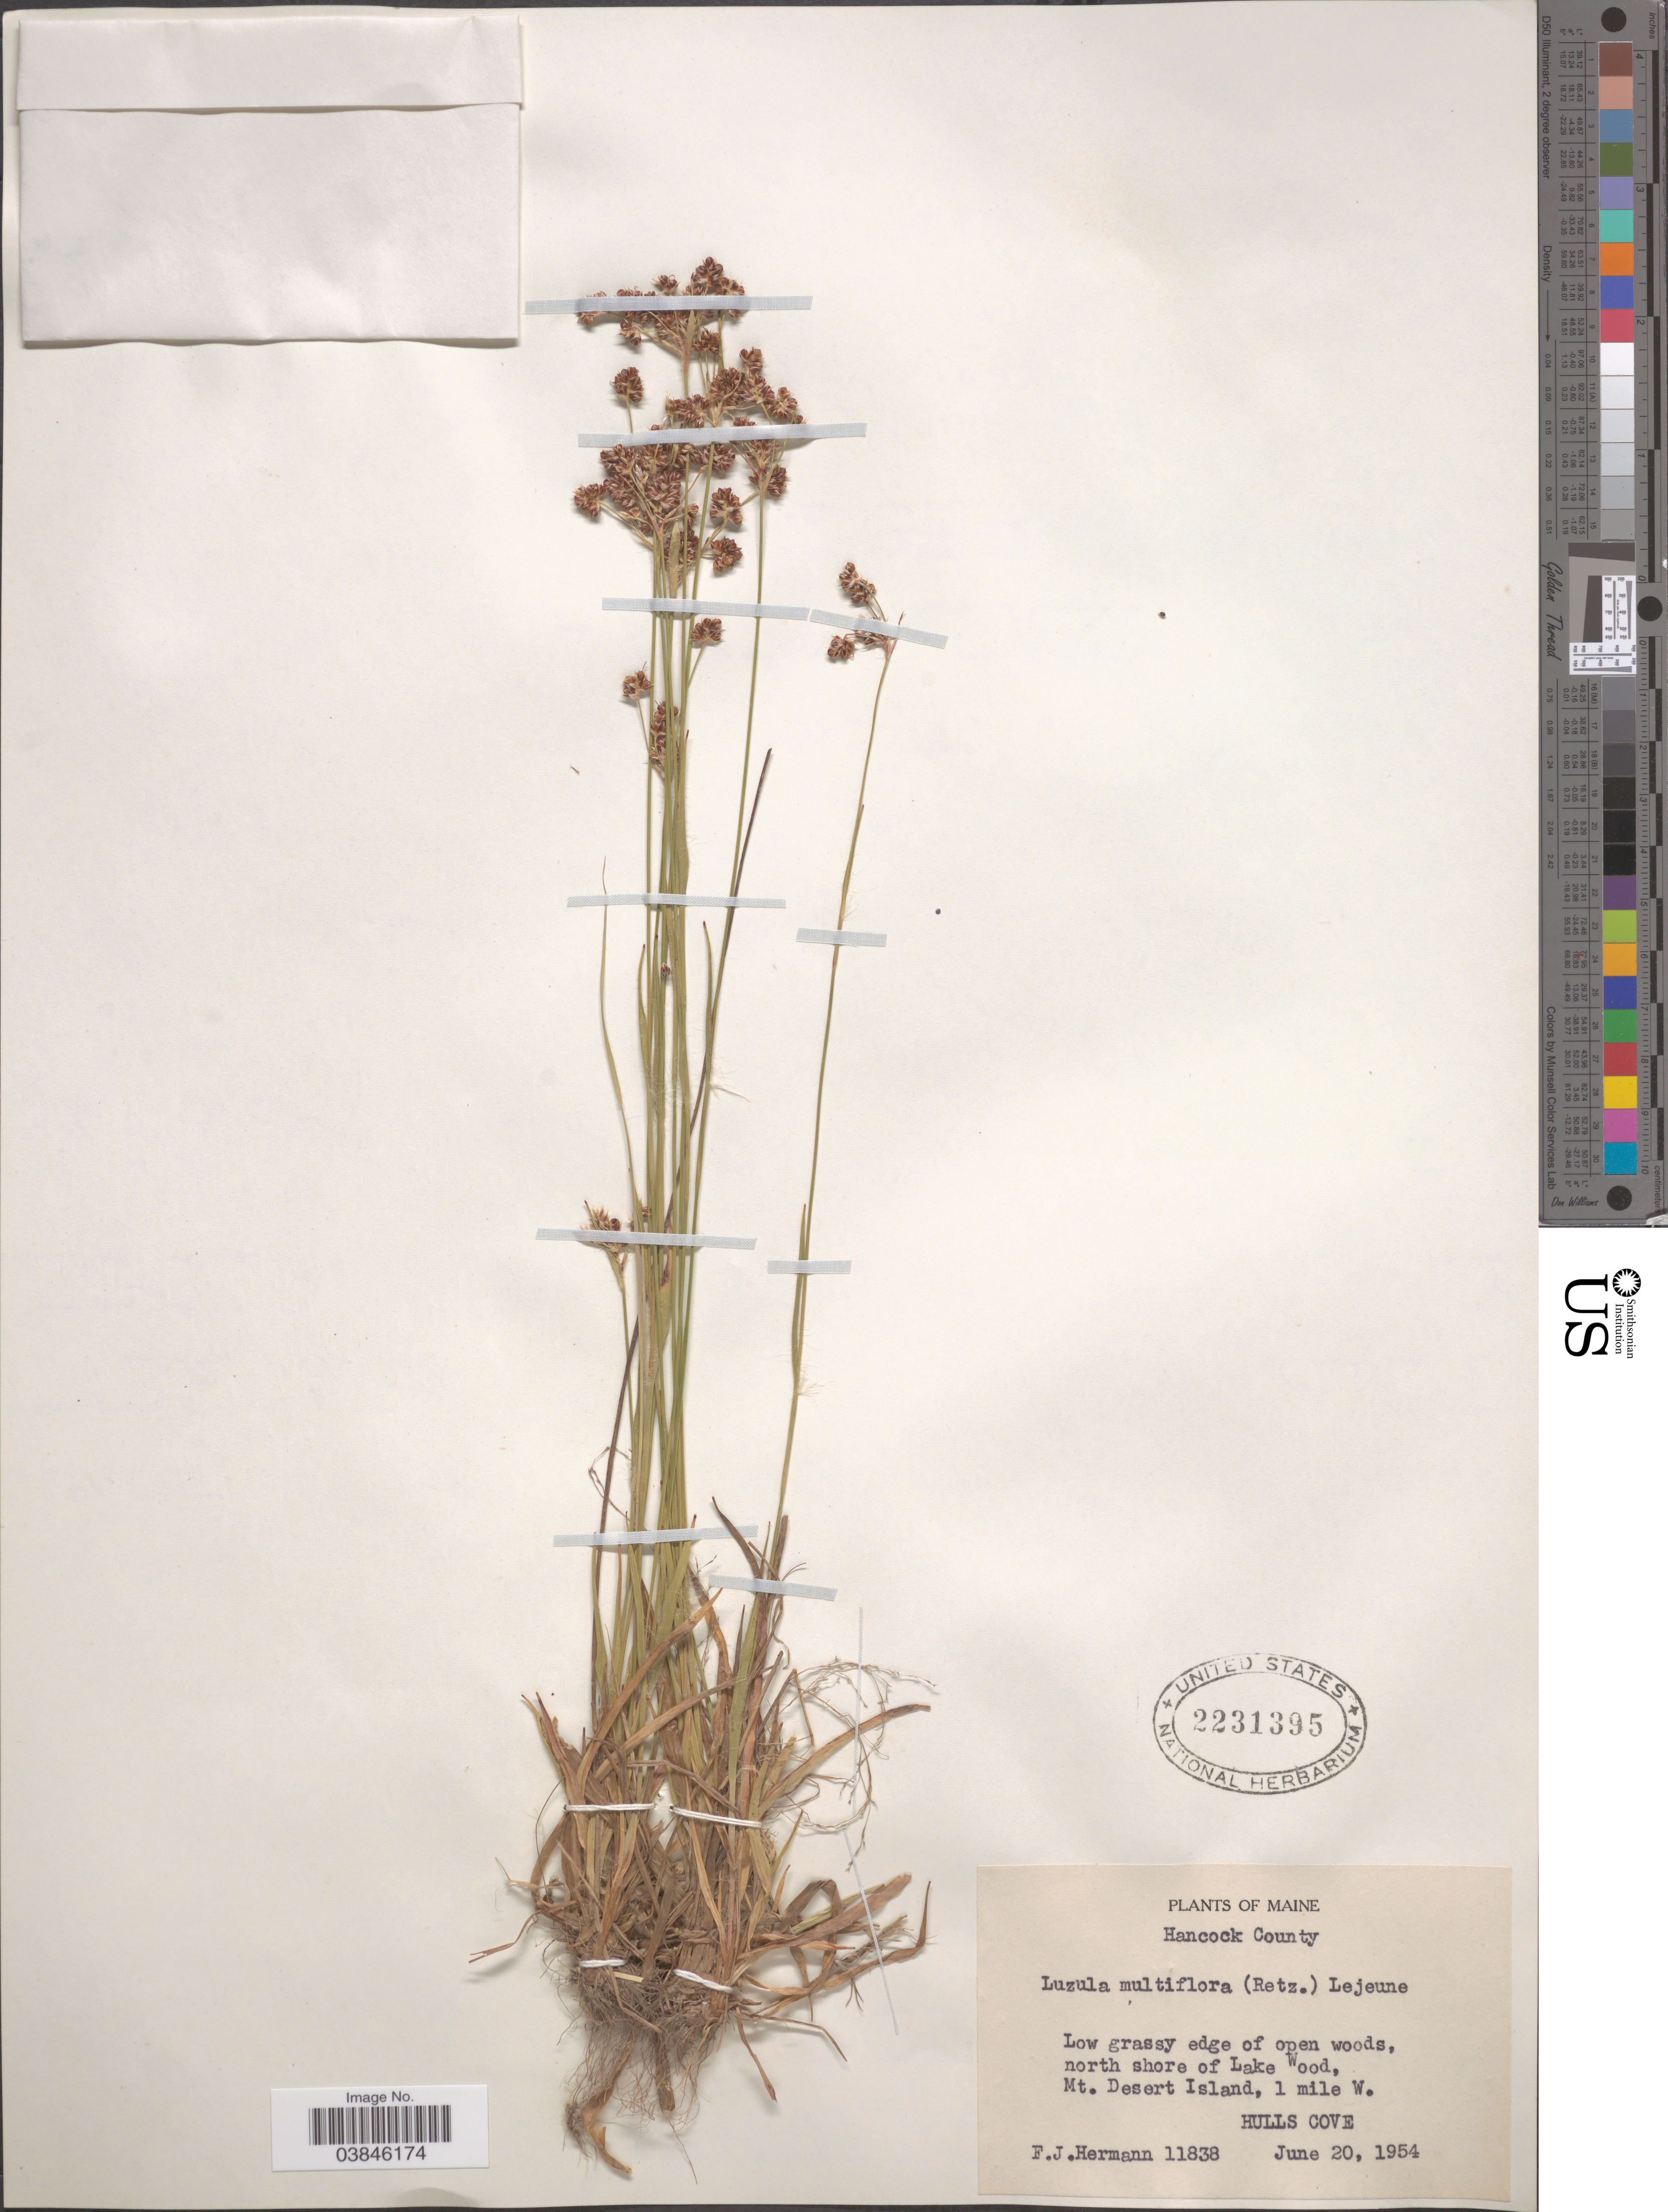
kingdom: Plantae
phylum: Tracheophyta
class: Liliopsida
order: Poales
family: Juncaceae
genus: Luzula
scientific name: Luzula multiflora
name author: (Ehrh.) Lej.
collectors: F. J. Hermann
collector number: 11838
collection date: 1954-06-20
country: United States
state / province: Maine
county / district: Hancock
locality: North shore of Lake Wood, Mt. Desert Island, 1 mile W. Hulls Cove.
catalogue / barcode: US 2231395